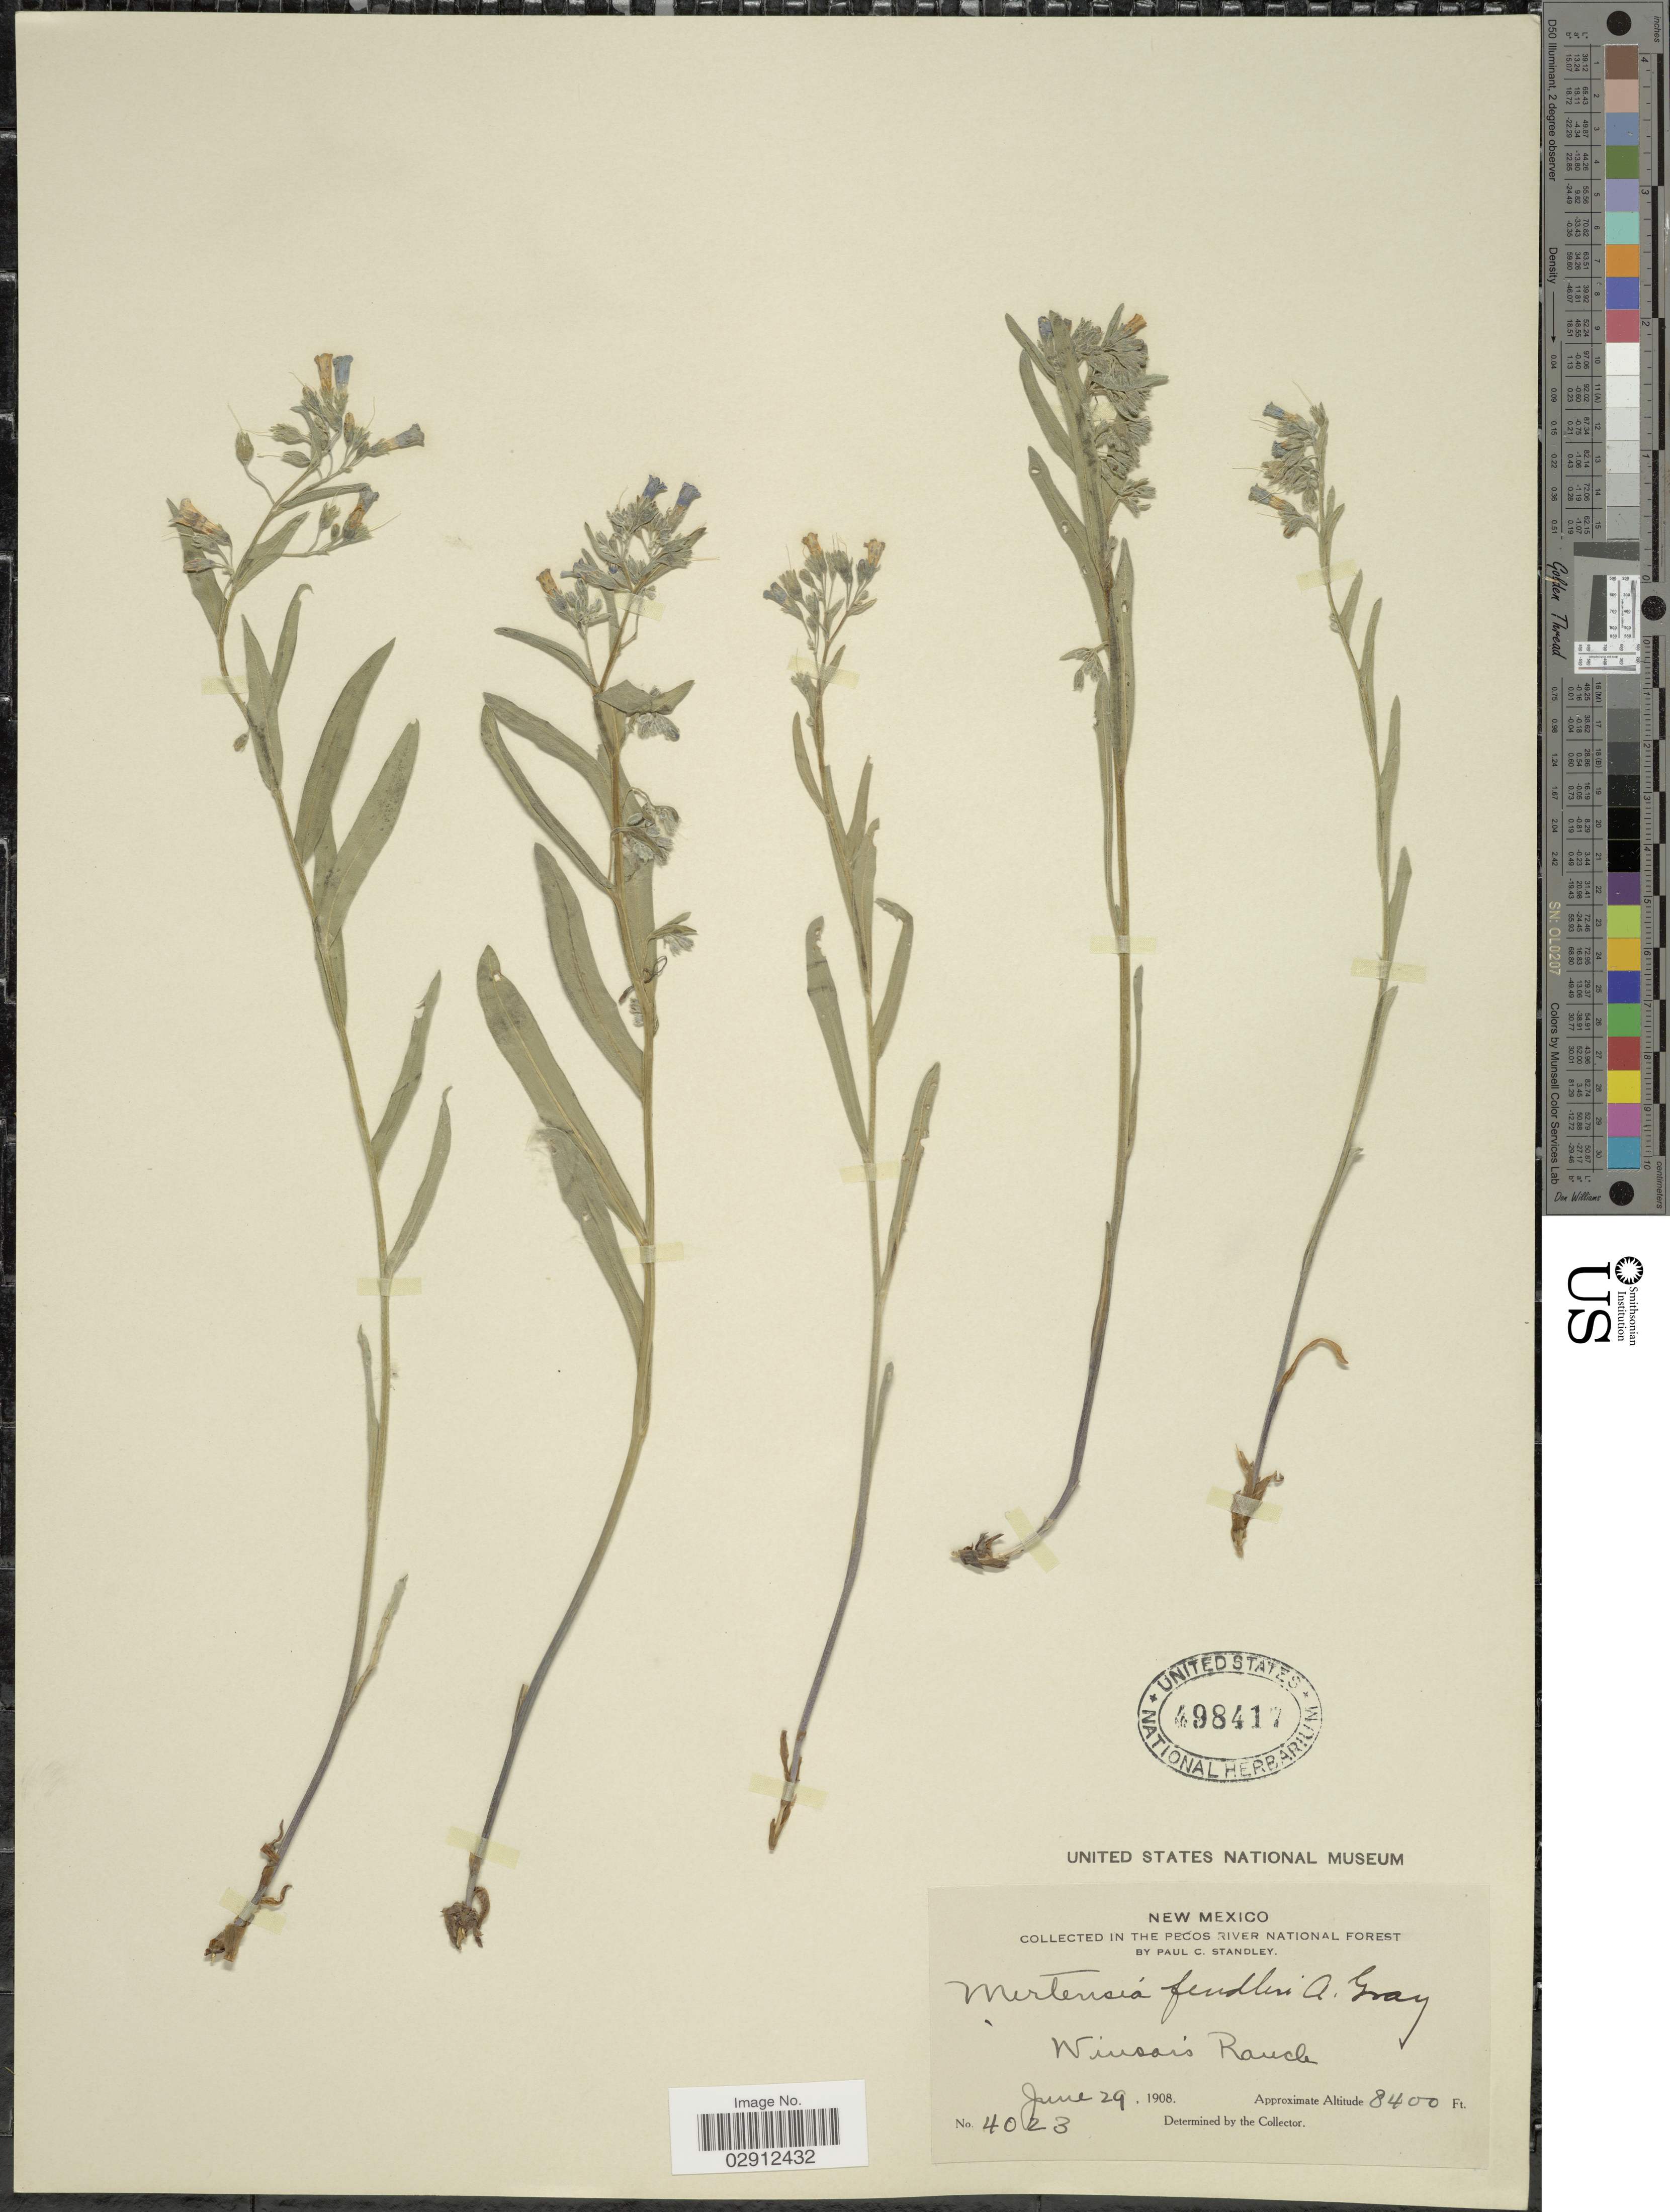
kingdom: Plantae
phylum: Tracheophyta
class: Magnoliopsida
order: Boraginales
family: Boraginaceae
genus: Mertensia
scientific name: Mertensia lanceolata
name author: (Pursh) DC. ex A. DC.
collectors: P. C. Standley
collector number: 4023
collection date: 1908-06-29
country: United States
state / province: New Mexico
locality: The Pecos River National Forest. Winsor's Ranch.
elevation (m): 2560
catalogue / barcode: US 498417